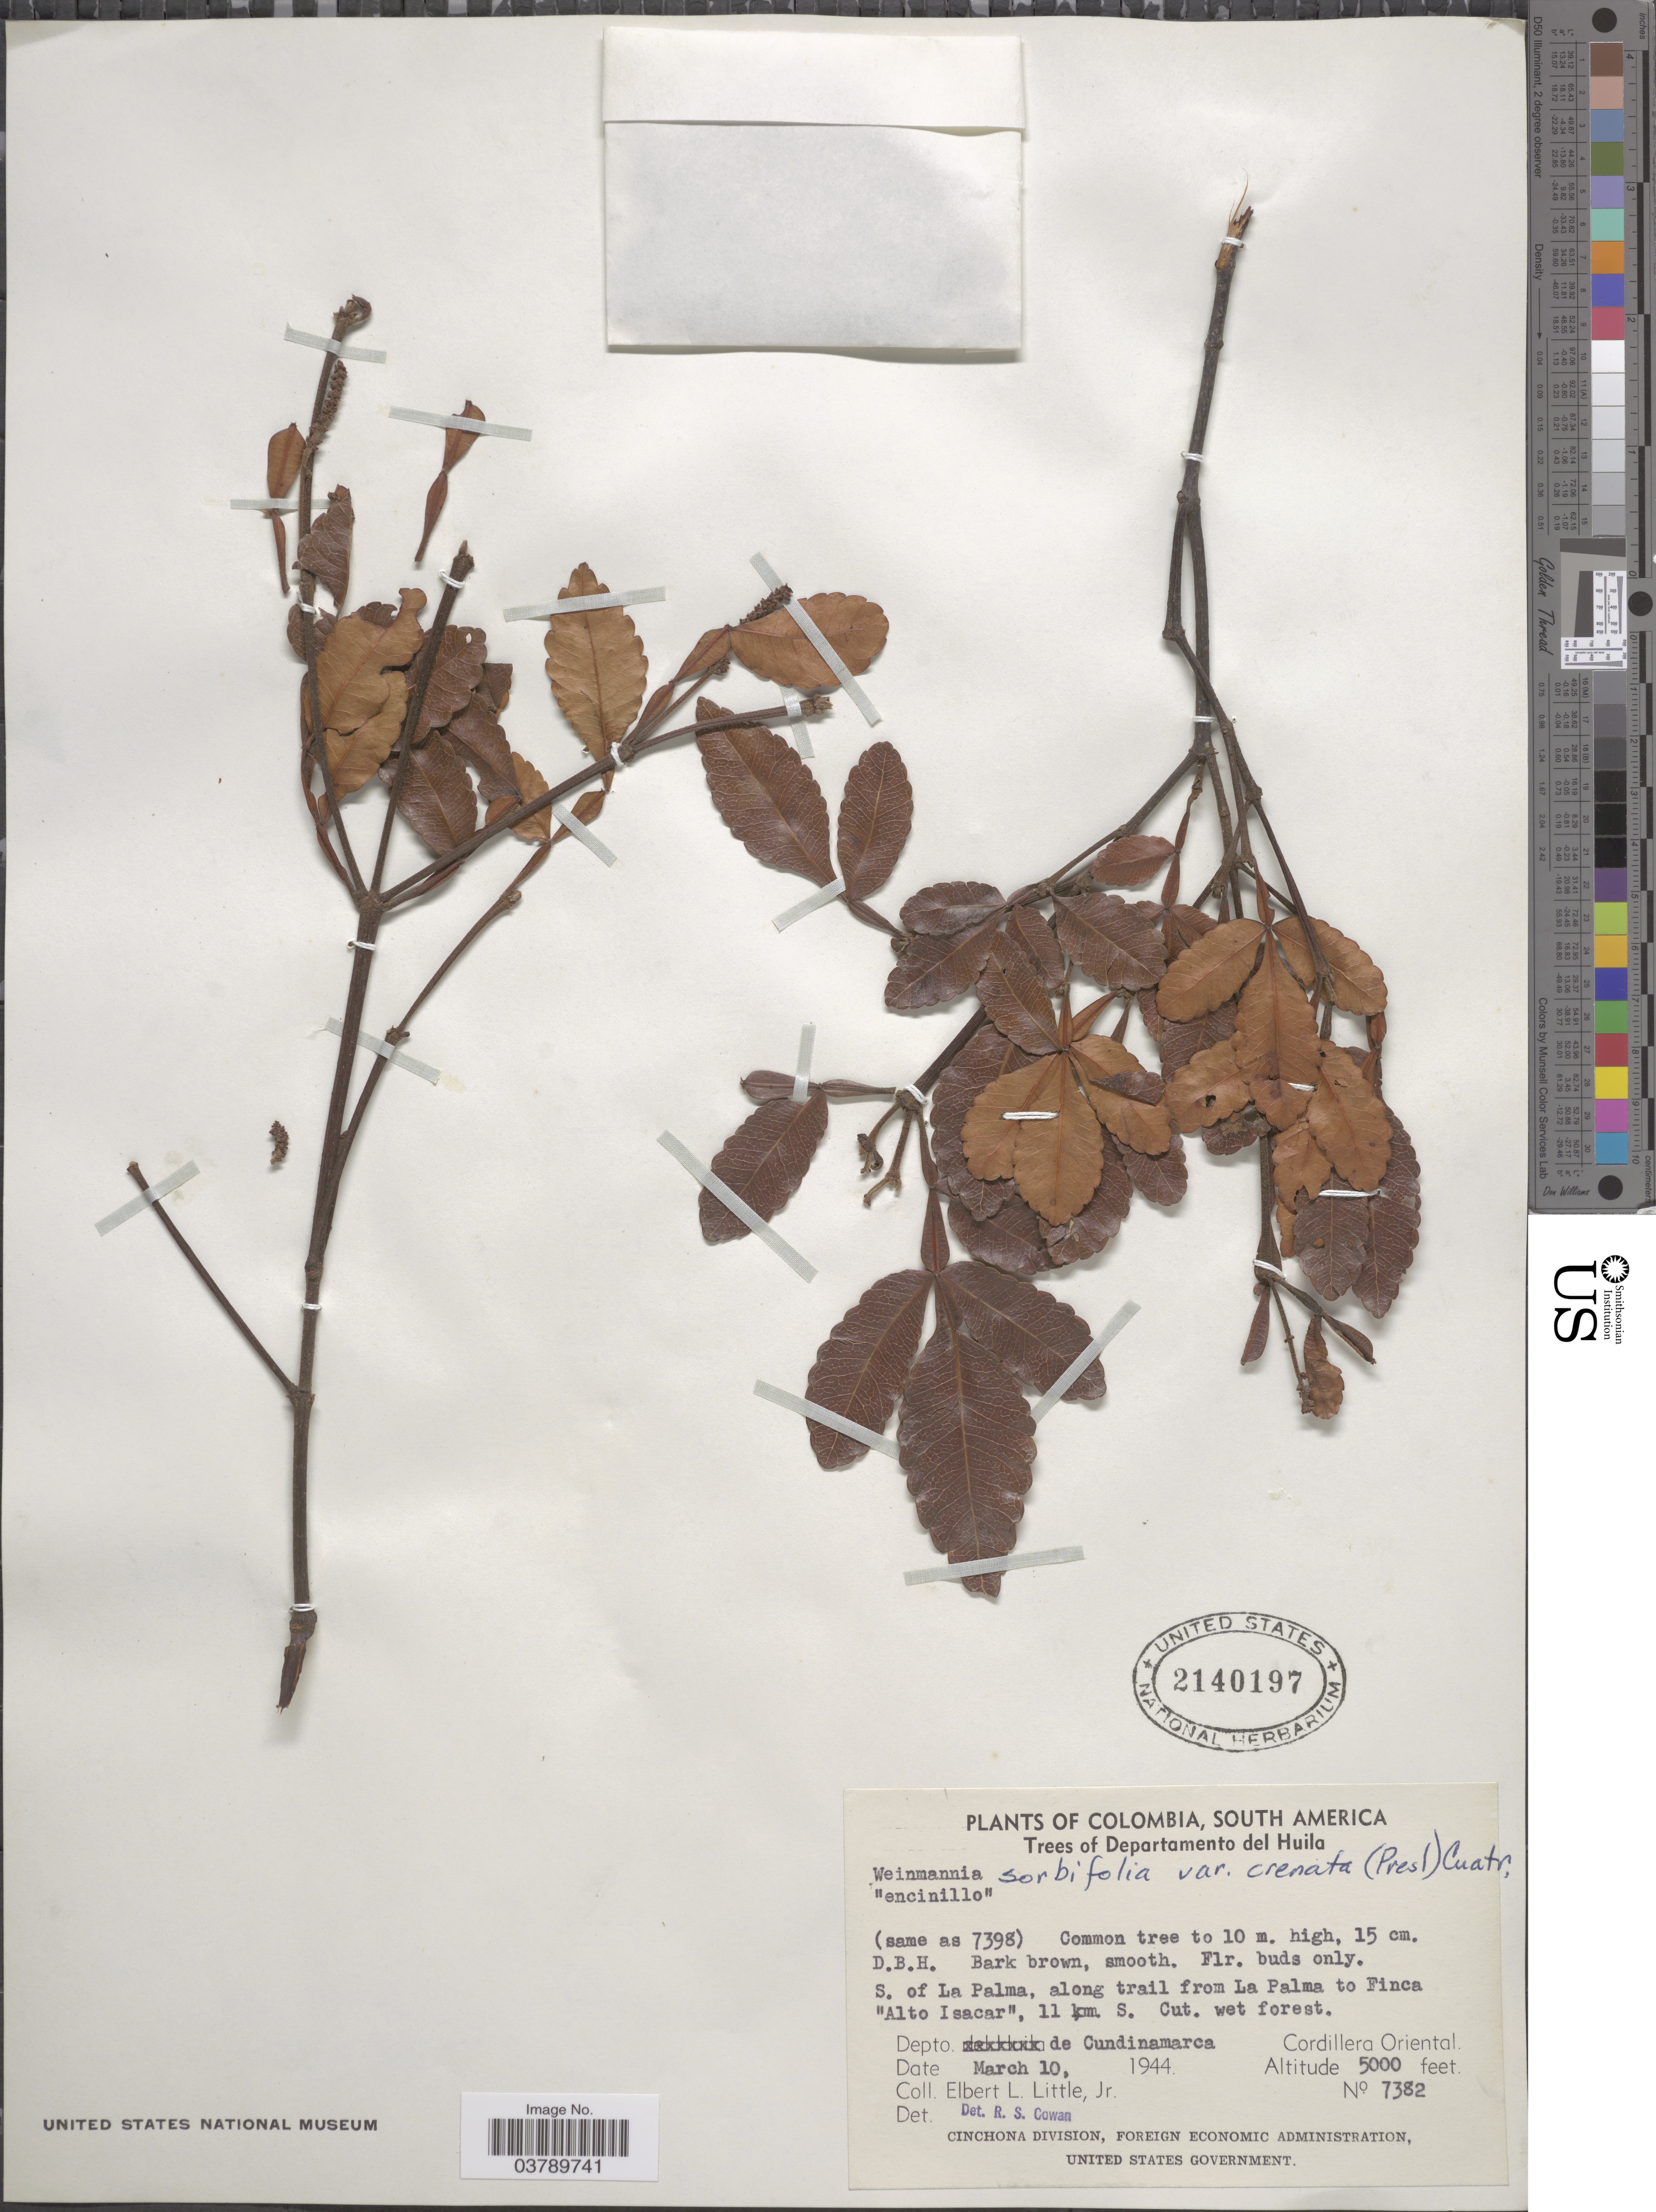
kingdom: Plantae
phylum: Tracheophyta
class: Magnoliopsida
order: Oxalidales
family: Cunoniaceae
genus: Weinmannia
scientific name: Weinmannia sorbifolia var. crenata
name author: Kunth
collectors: E. L. Little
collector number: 7382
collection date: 1944-03-10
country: Colombia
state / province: Cundinamarca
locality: S. of La Palma, along trail from La Palma to Finca "Alto Isacar", 11 km. S. Depto. de Cundinamarca. Cordillera Oriental.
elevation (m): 1524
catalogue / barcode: US 2140197